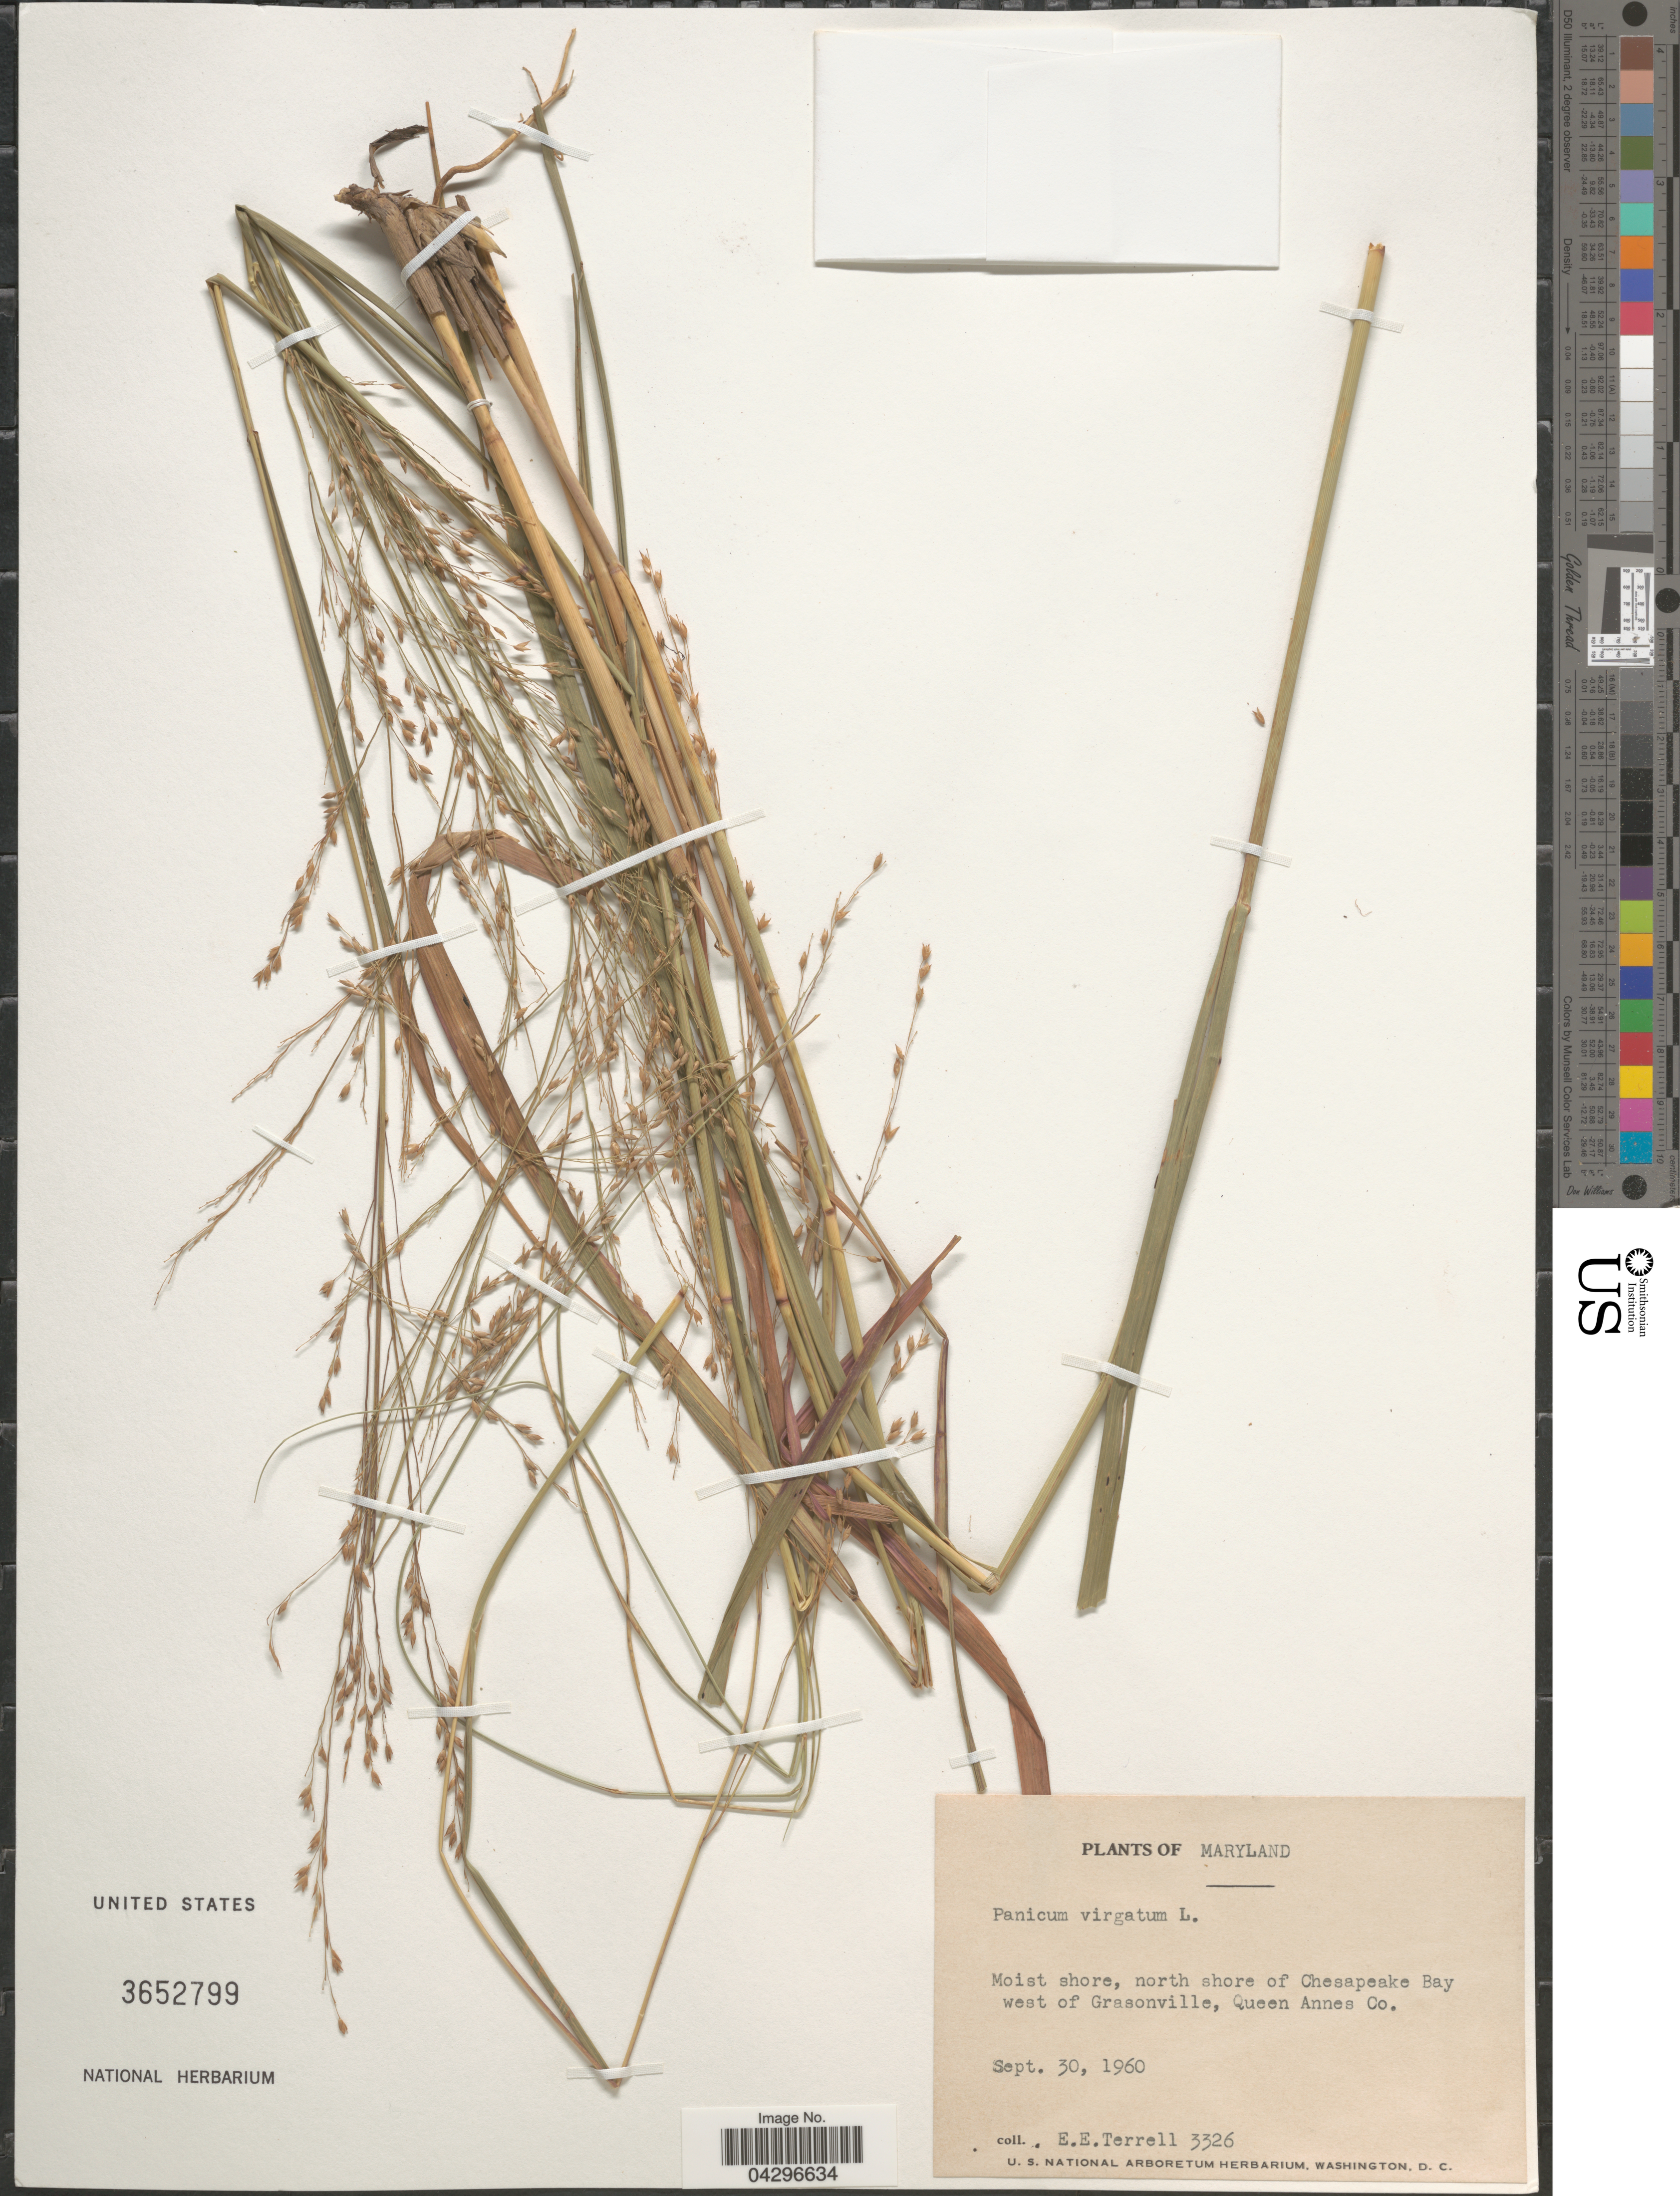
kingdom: Plantae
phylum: Tracheophyta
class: Liliopsida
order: Poales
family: Poaceae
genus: Panicum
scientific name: Panicum virgatum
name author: L.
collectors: E. E. Terrell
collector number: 3326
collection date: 1960-09-30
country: United States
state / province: Maryland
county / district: Queen Anne's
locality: Moist shore, north shore of Chesapeake Bay west of Grasonville, Queen Annes Co.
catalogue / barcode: US 3652799